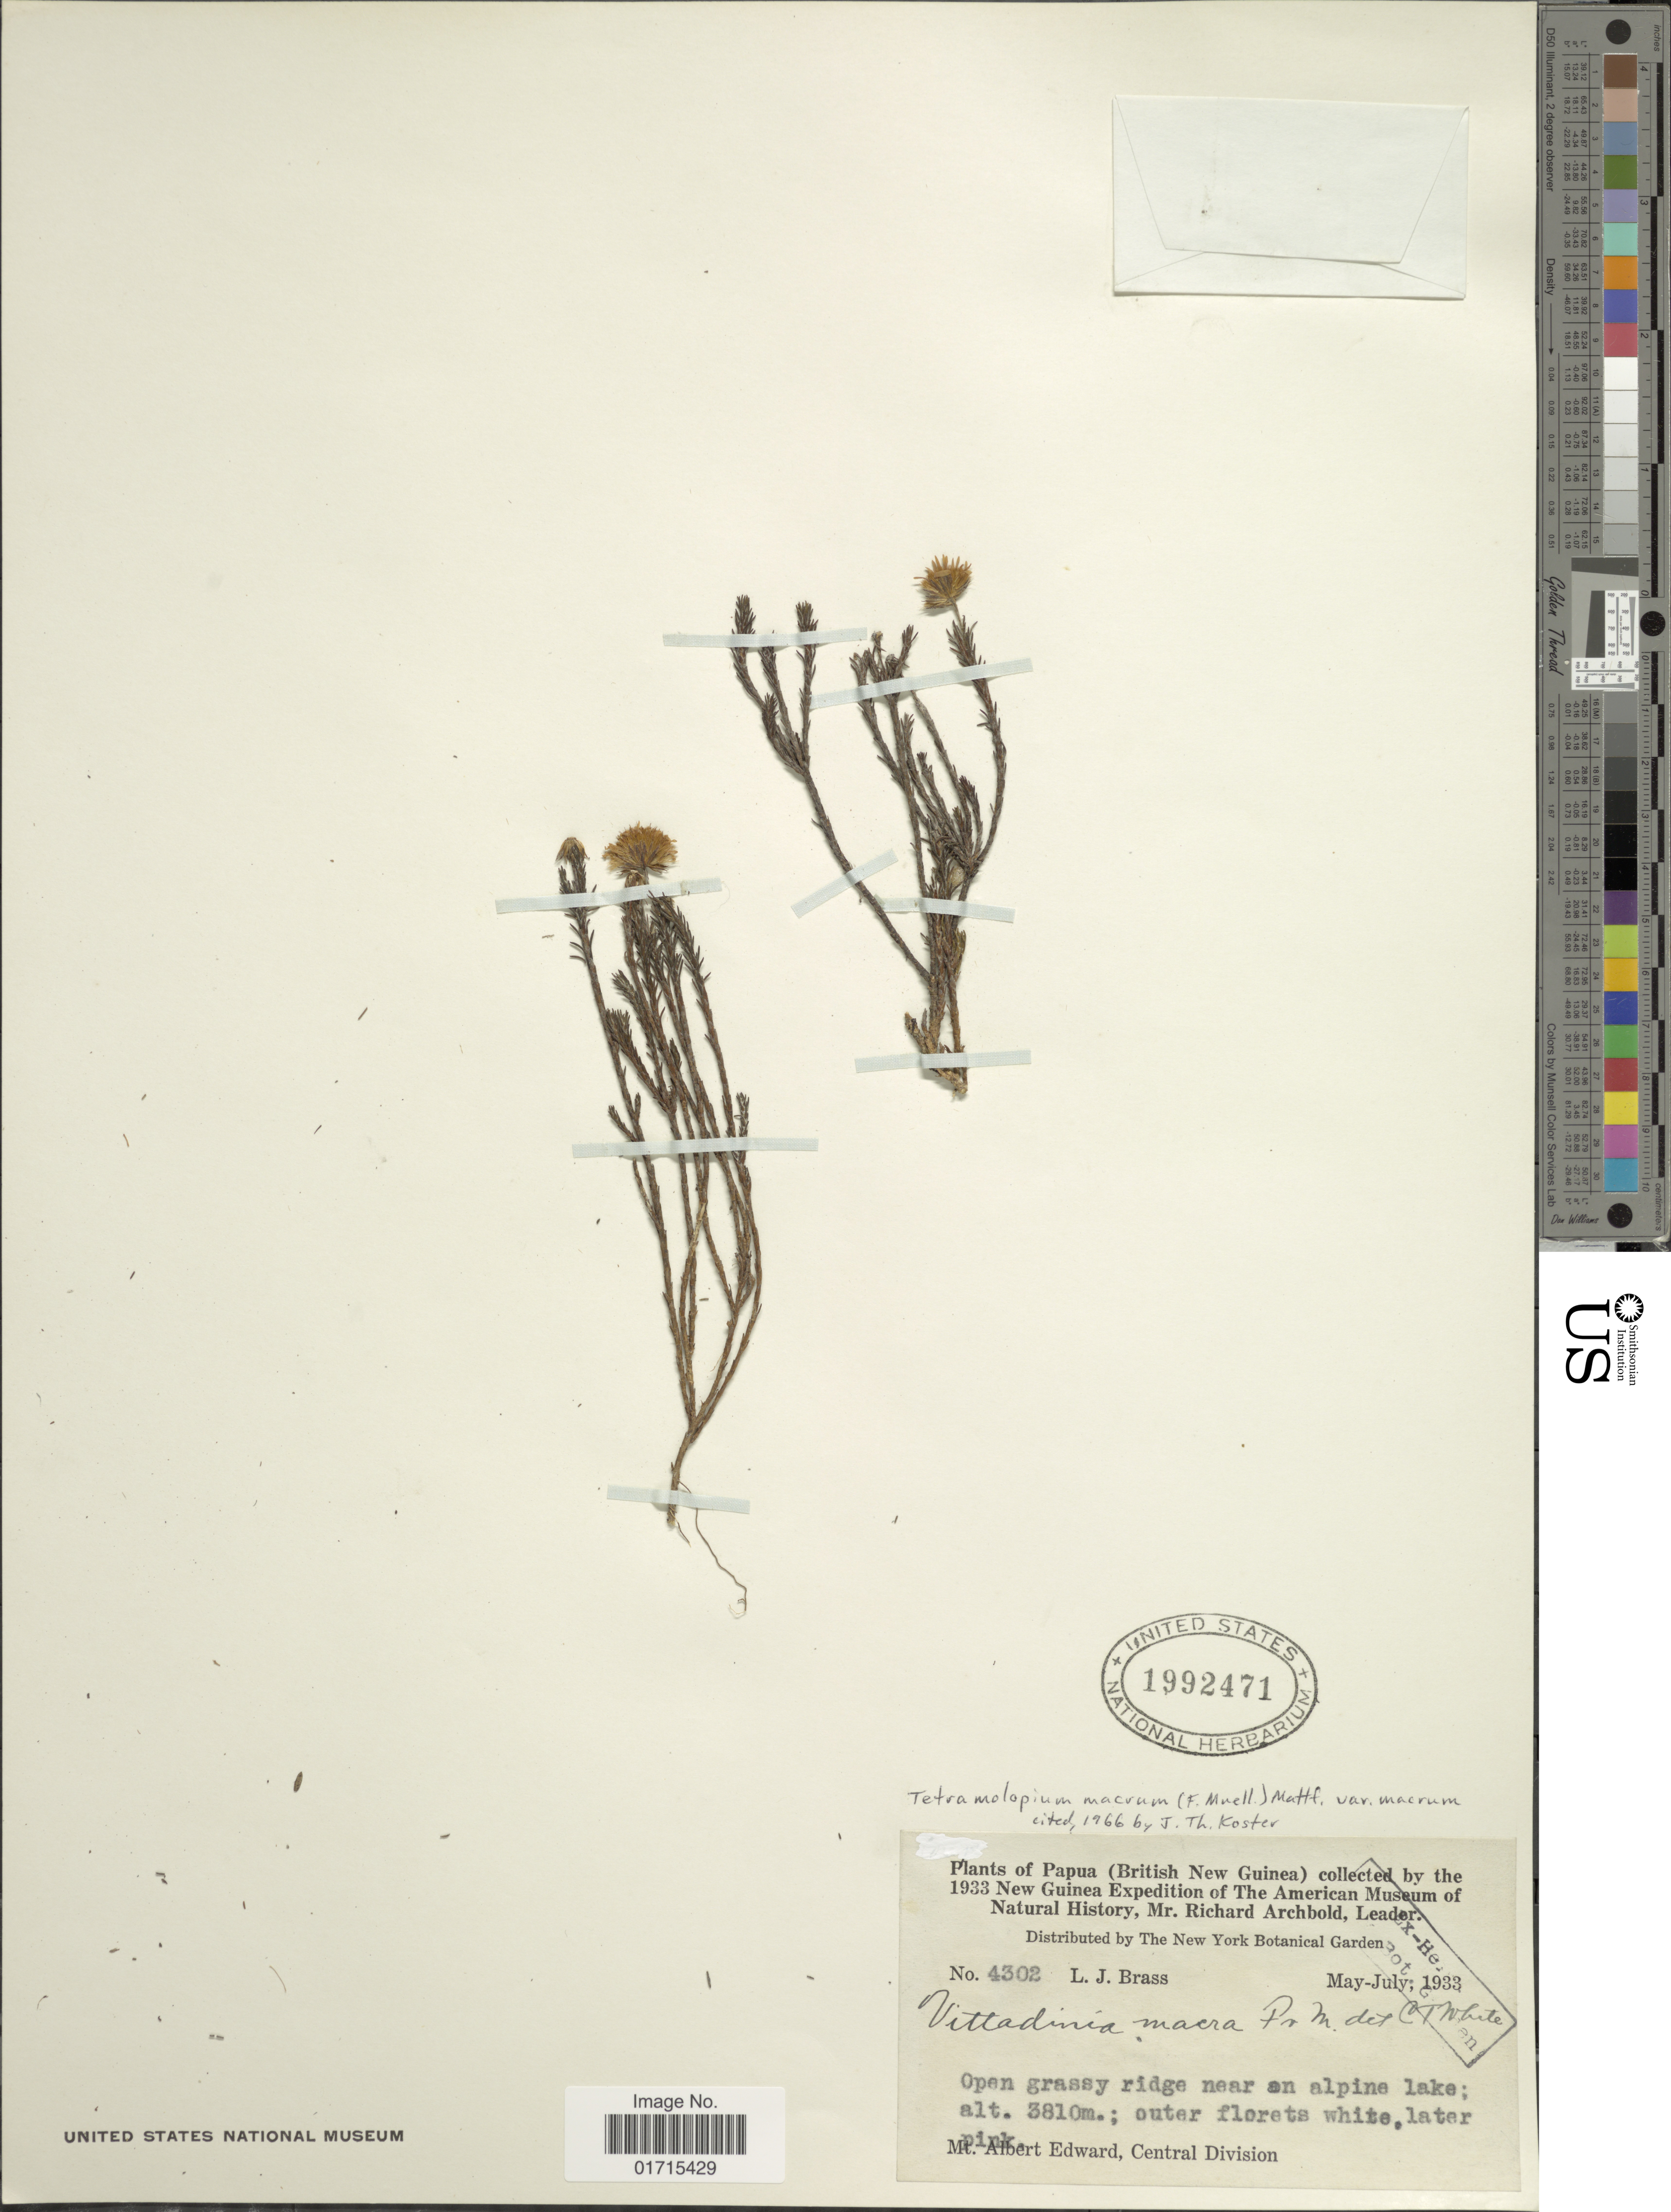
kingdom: Plantae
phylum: Tracheophyta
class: Magnoliopsida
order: Asterales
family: Asteraceae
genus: Tetramolopium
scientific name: Tetramolopium macrum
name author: (F. Muell.) Mattf.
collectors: L. J. Brass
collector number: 4302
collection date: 1933-05/1933-07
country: Papua New Guinea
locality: Papua. Mt. Albert Edward, Central Division. British New Guinea.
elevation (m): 3810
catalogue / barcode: US 1992471